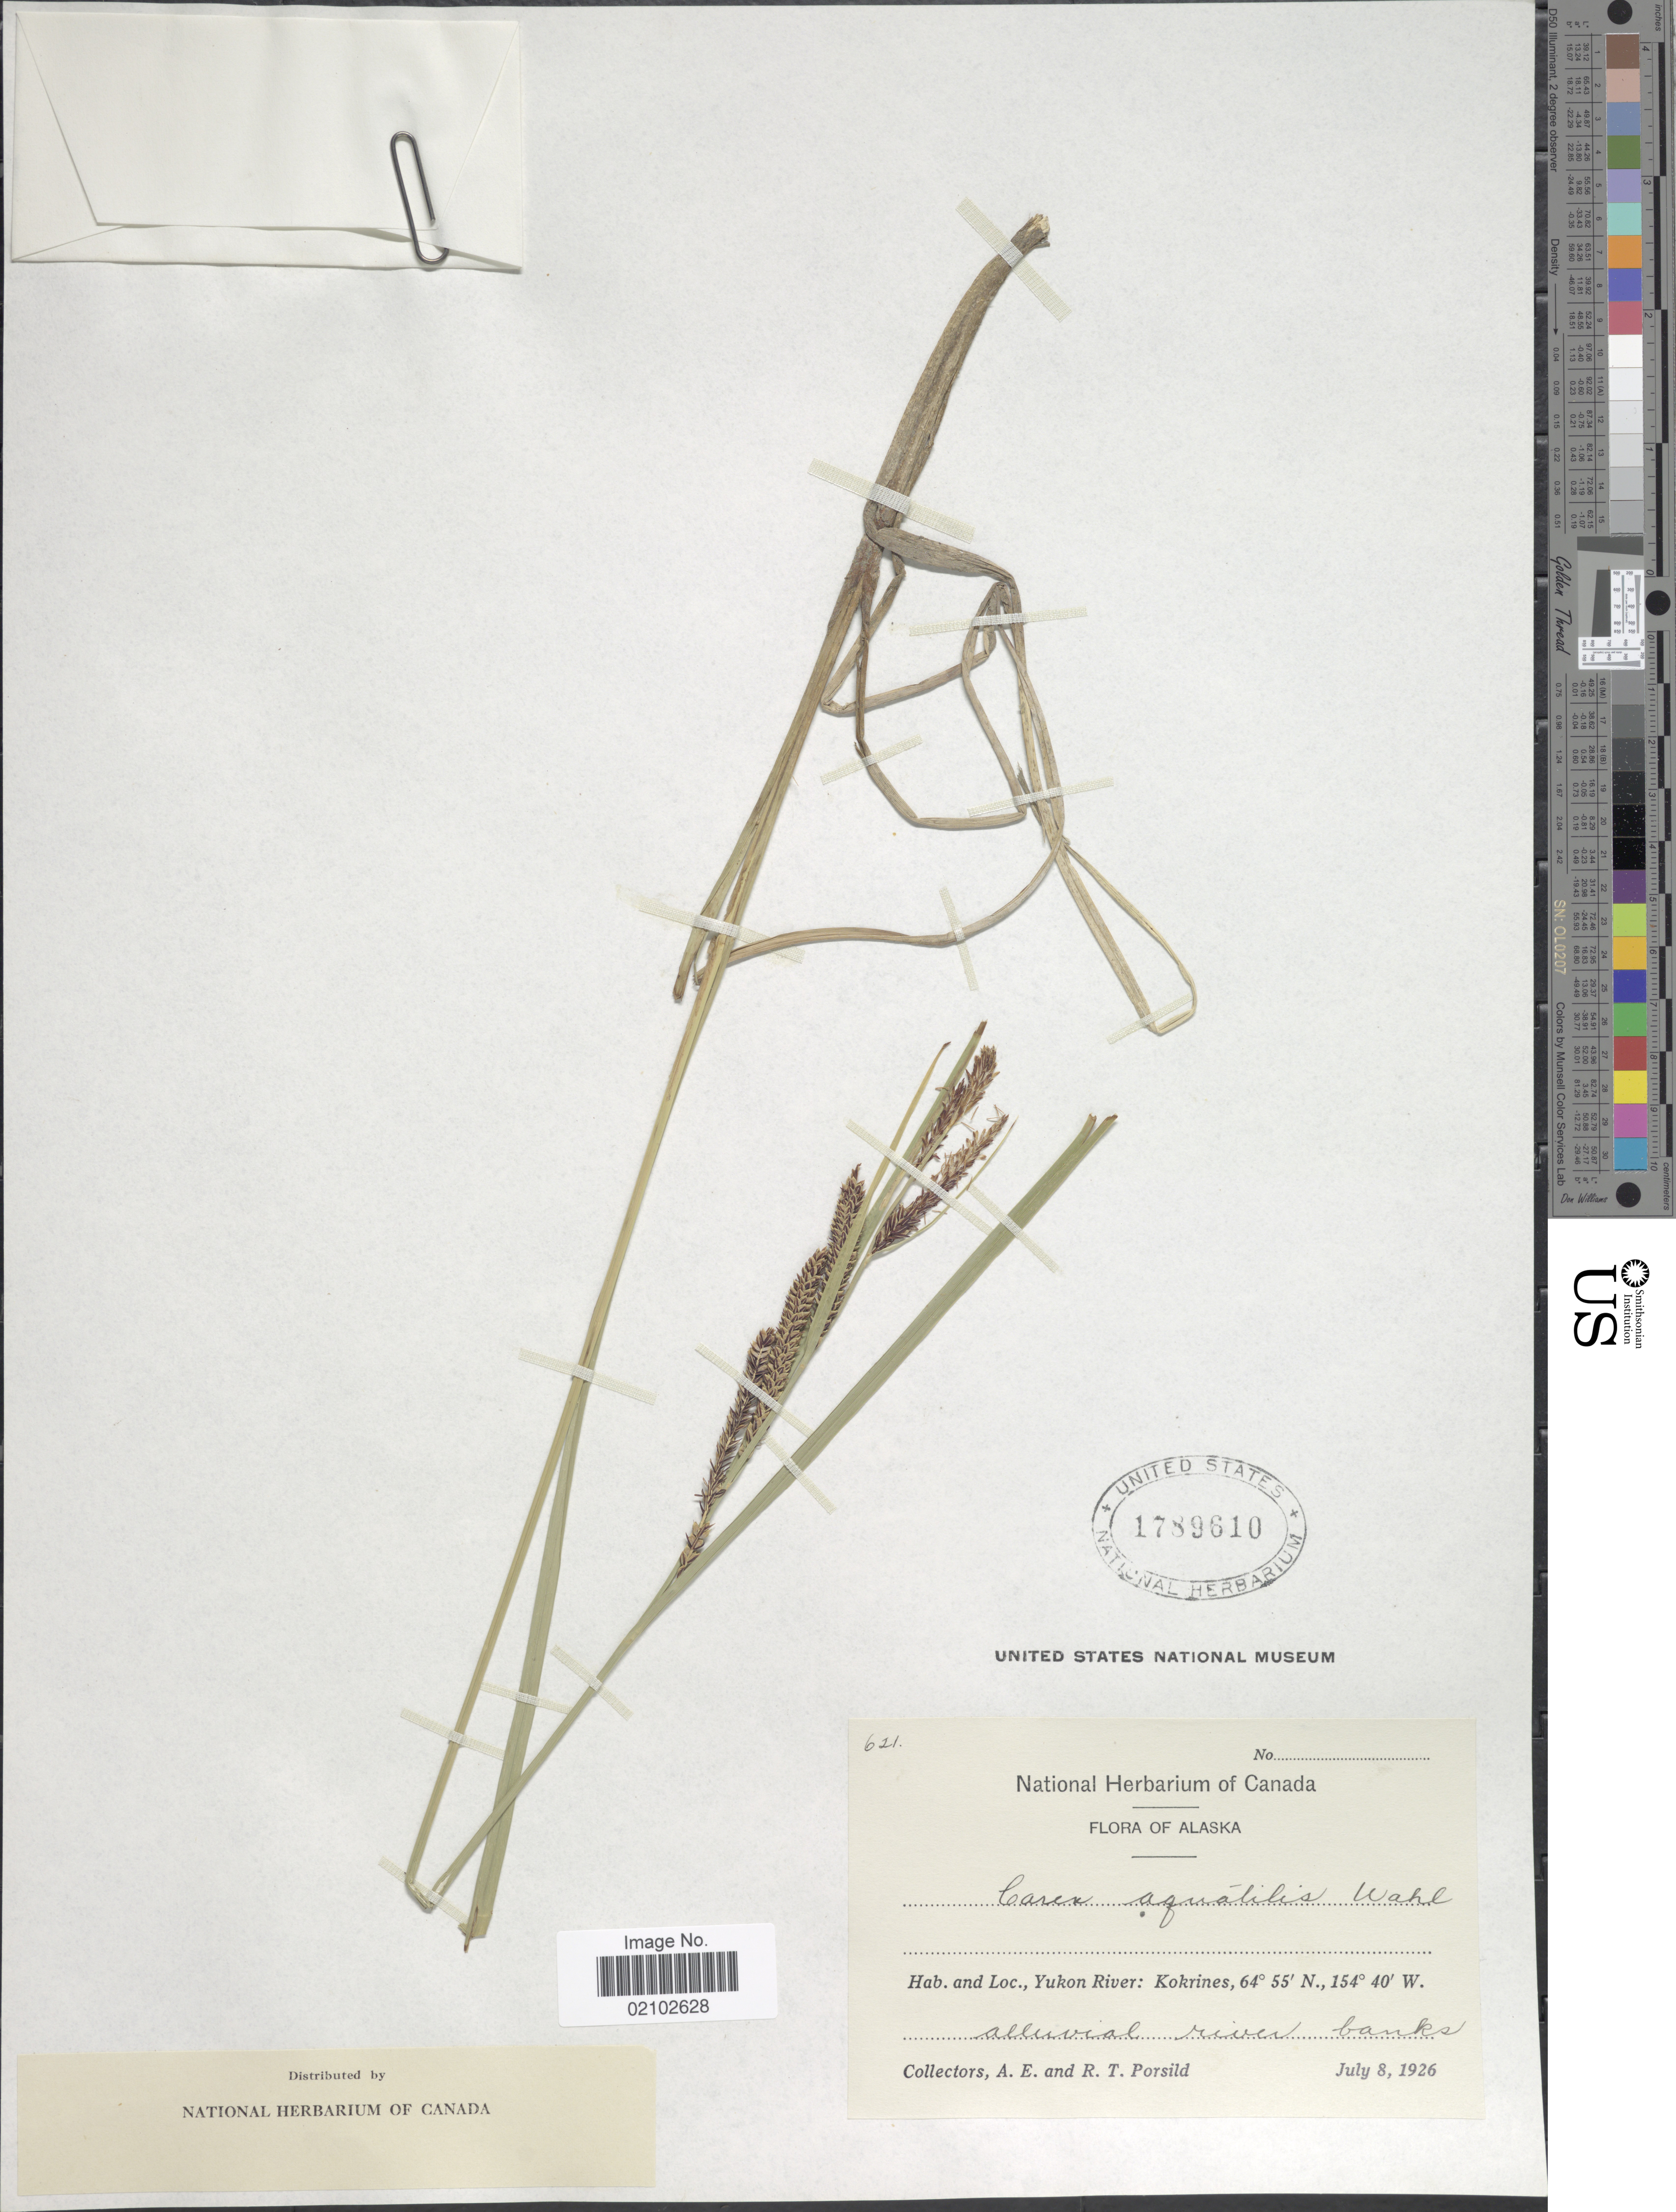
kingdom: Plantae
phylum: Tracheophyta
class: Liliopsida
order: Poales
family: Cyperaceae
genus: Carex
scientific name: Carex aquatilis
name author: Wahlenb.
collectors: A. E. Porsild & R. T. Porsild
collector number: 621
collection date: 1926-07-08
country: United States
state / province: Alaska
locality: Yukon River: Kokrines, alluvial river banks.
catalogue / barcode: US 1789610